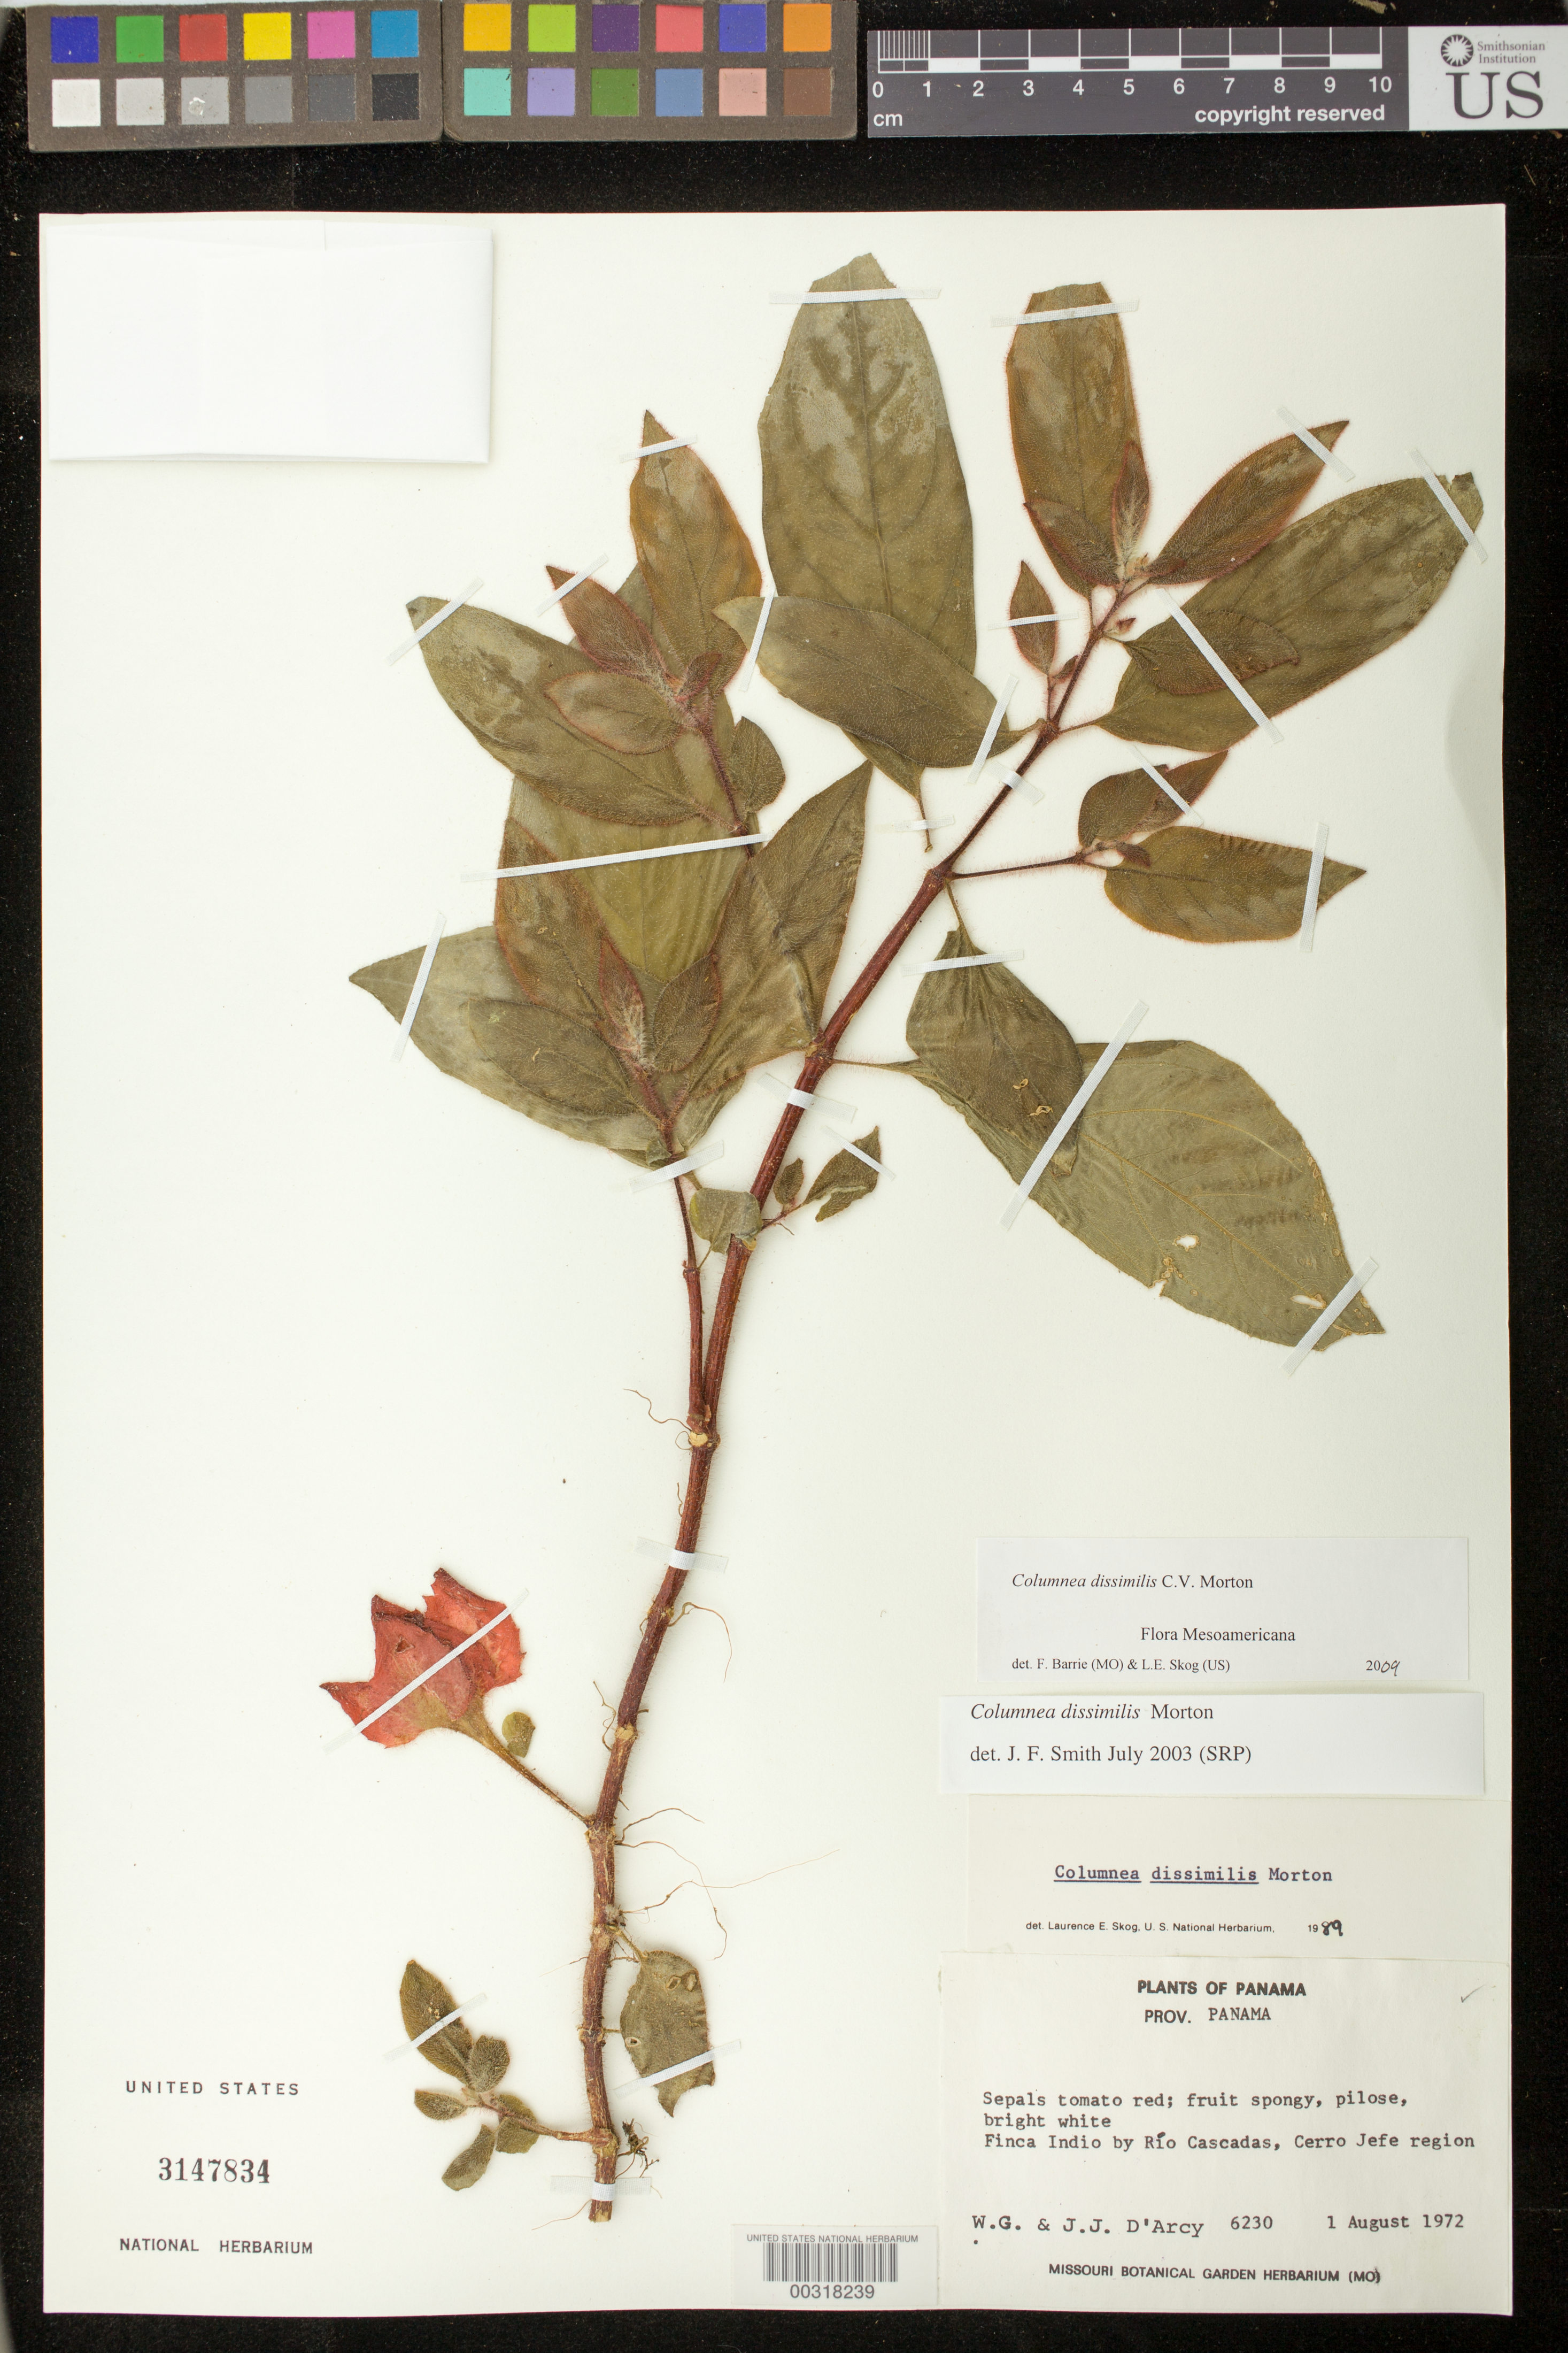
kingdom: Plantae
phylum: Tracheophyta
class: Magnoliopsida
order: Lamiales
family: Gesneriaceae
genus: Columnea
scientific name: Columnea dissimilis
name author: C.V. Morton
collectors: W. G. D'Arcy & J. J. D'Arcy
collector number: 6230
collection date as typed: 01 Aug 1972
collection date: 1972-08-01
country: Panama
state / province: Panamá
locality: Finca Indio by Rio Cascadas, Cerro Jefe region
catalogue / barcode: US 3147834